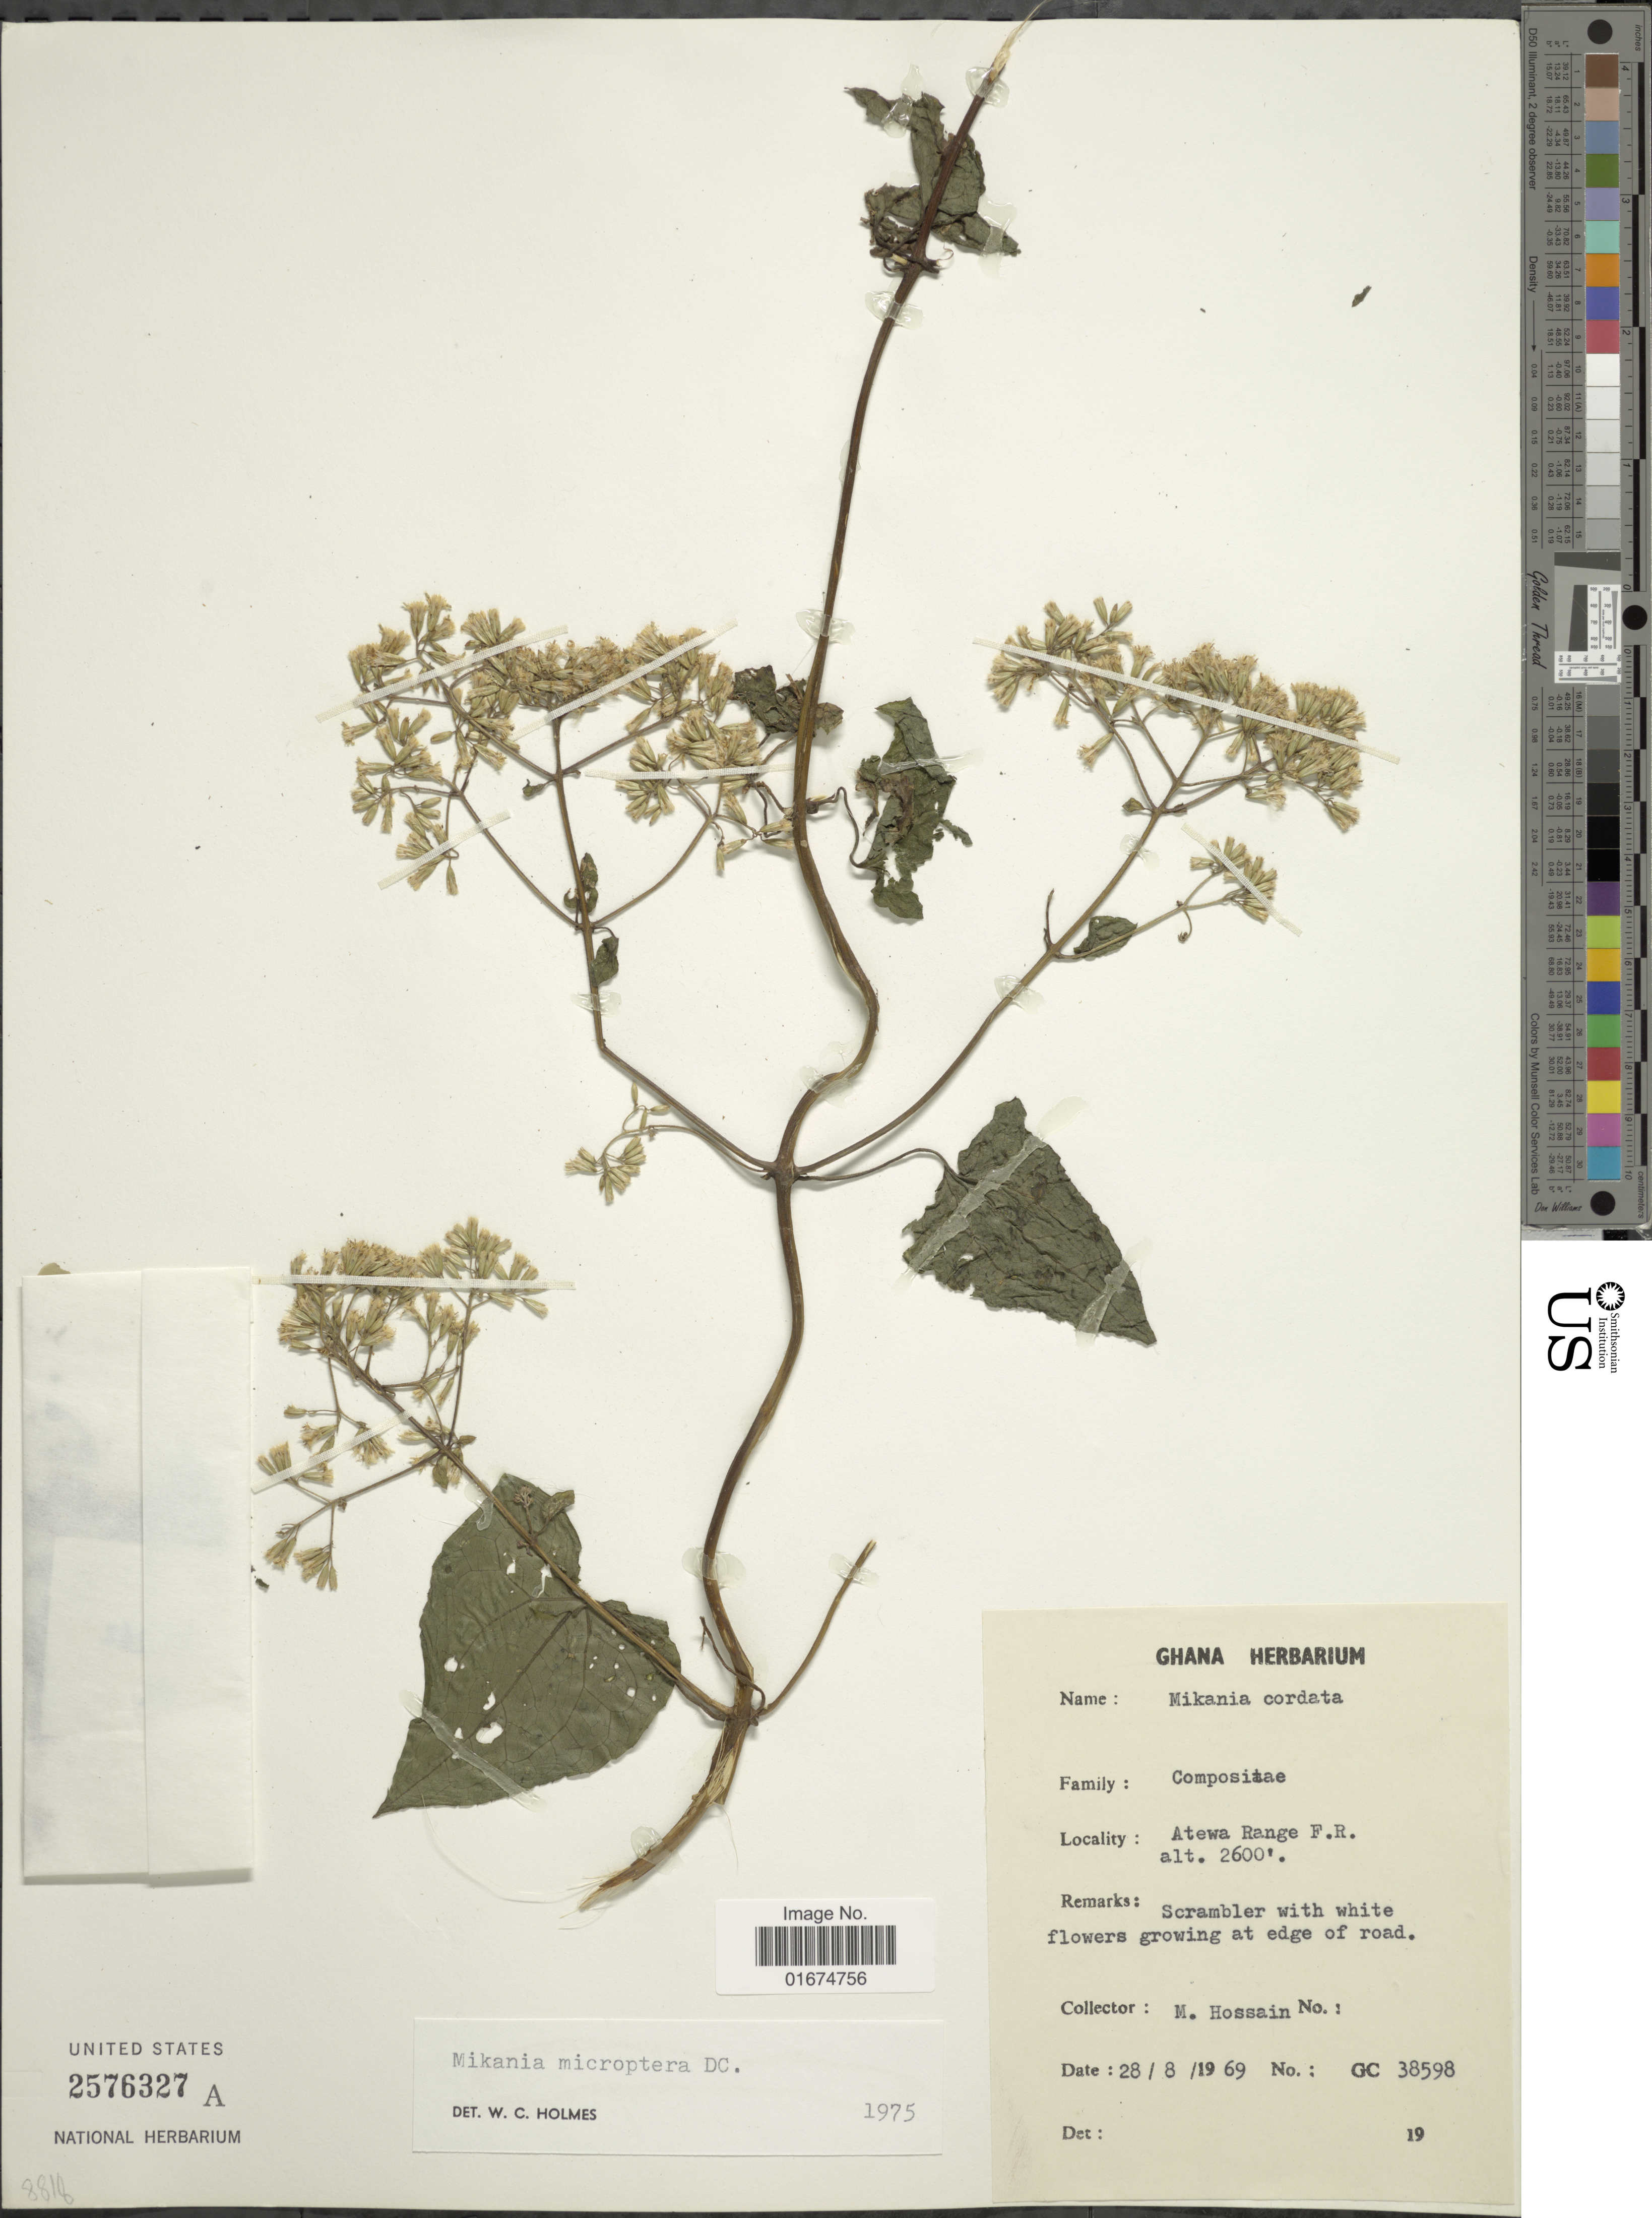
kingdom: Plantae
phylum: Tracheophyta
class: Magnoliopsida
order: Asterales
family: Asteraceae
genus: Mikania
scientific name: Mikania microptera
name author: DC.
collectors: M. Hossain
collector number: GC 38598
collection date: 1969-08-28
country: Ghana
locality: Atewa Range F.R.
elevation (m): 792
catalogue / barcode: US 2576327A